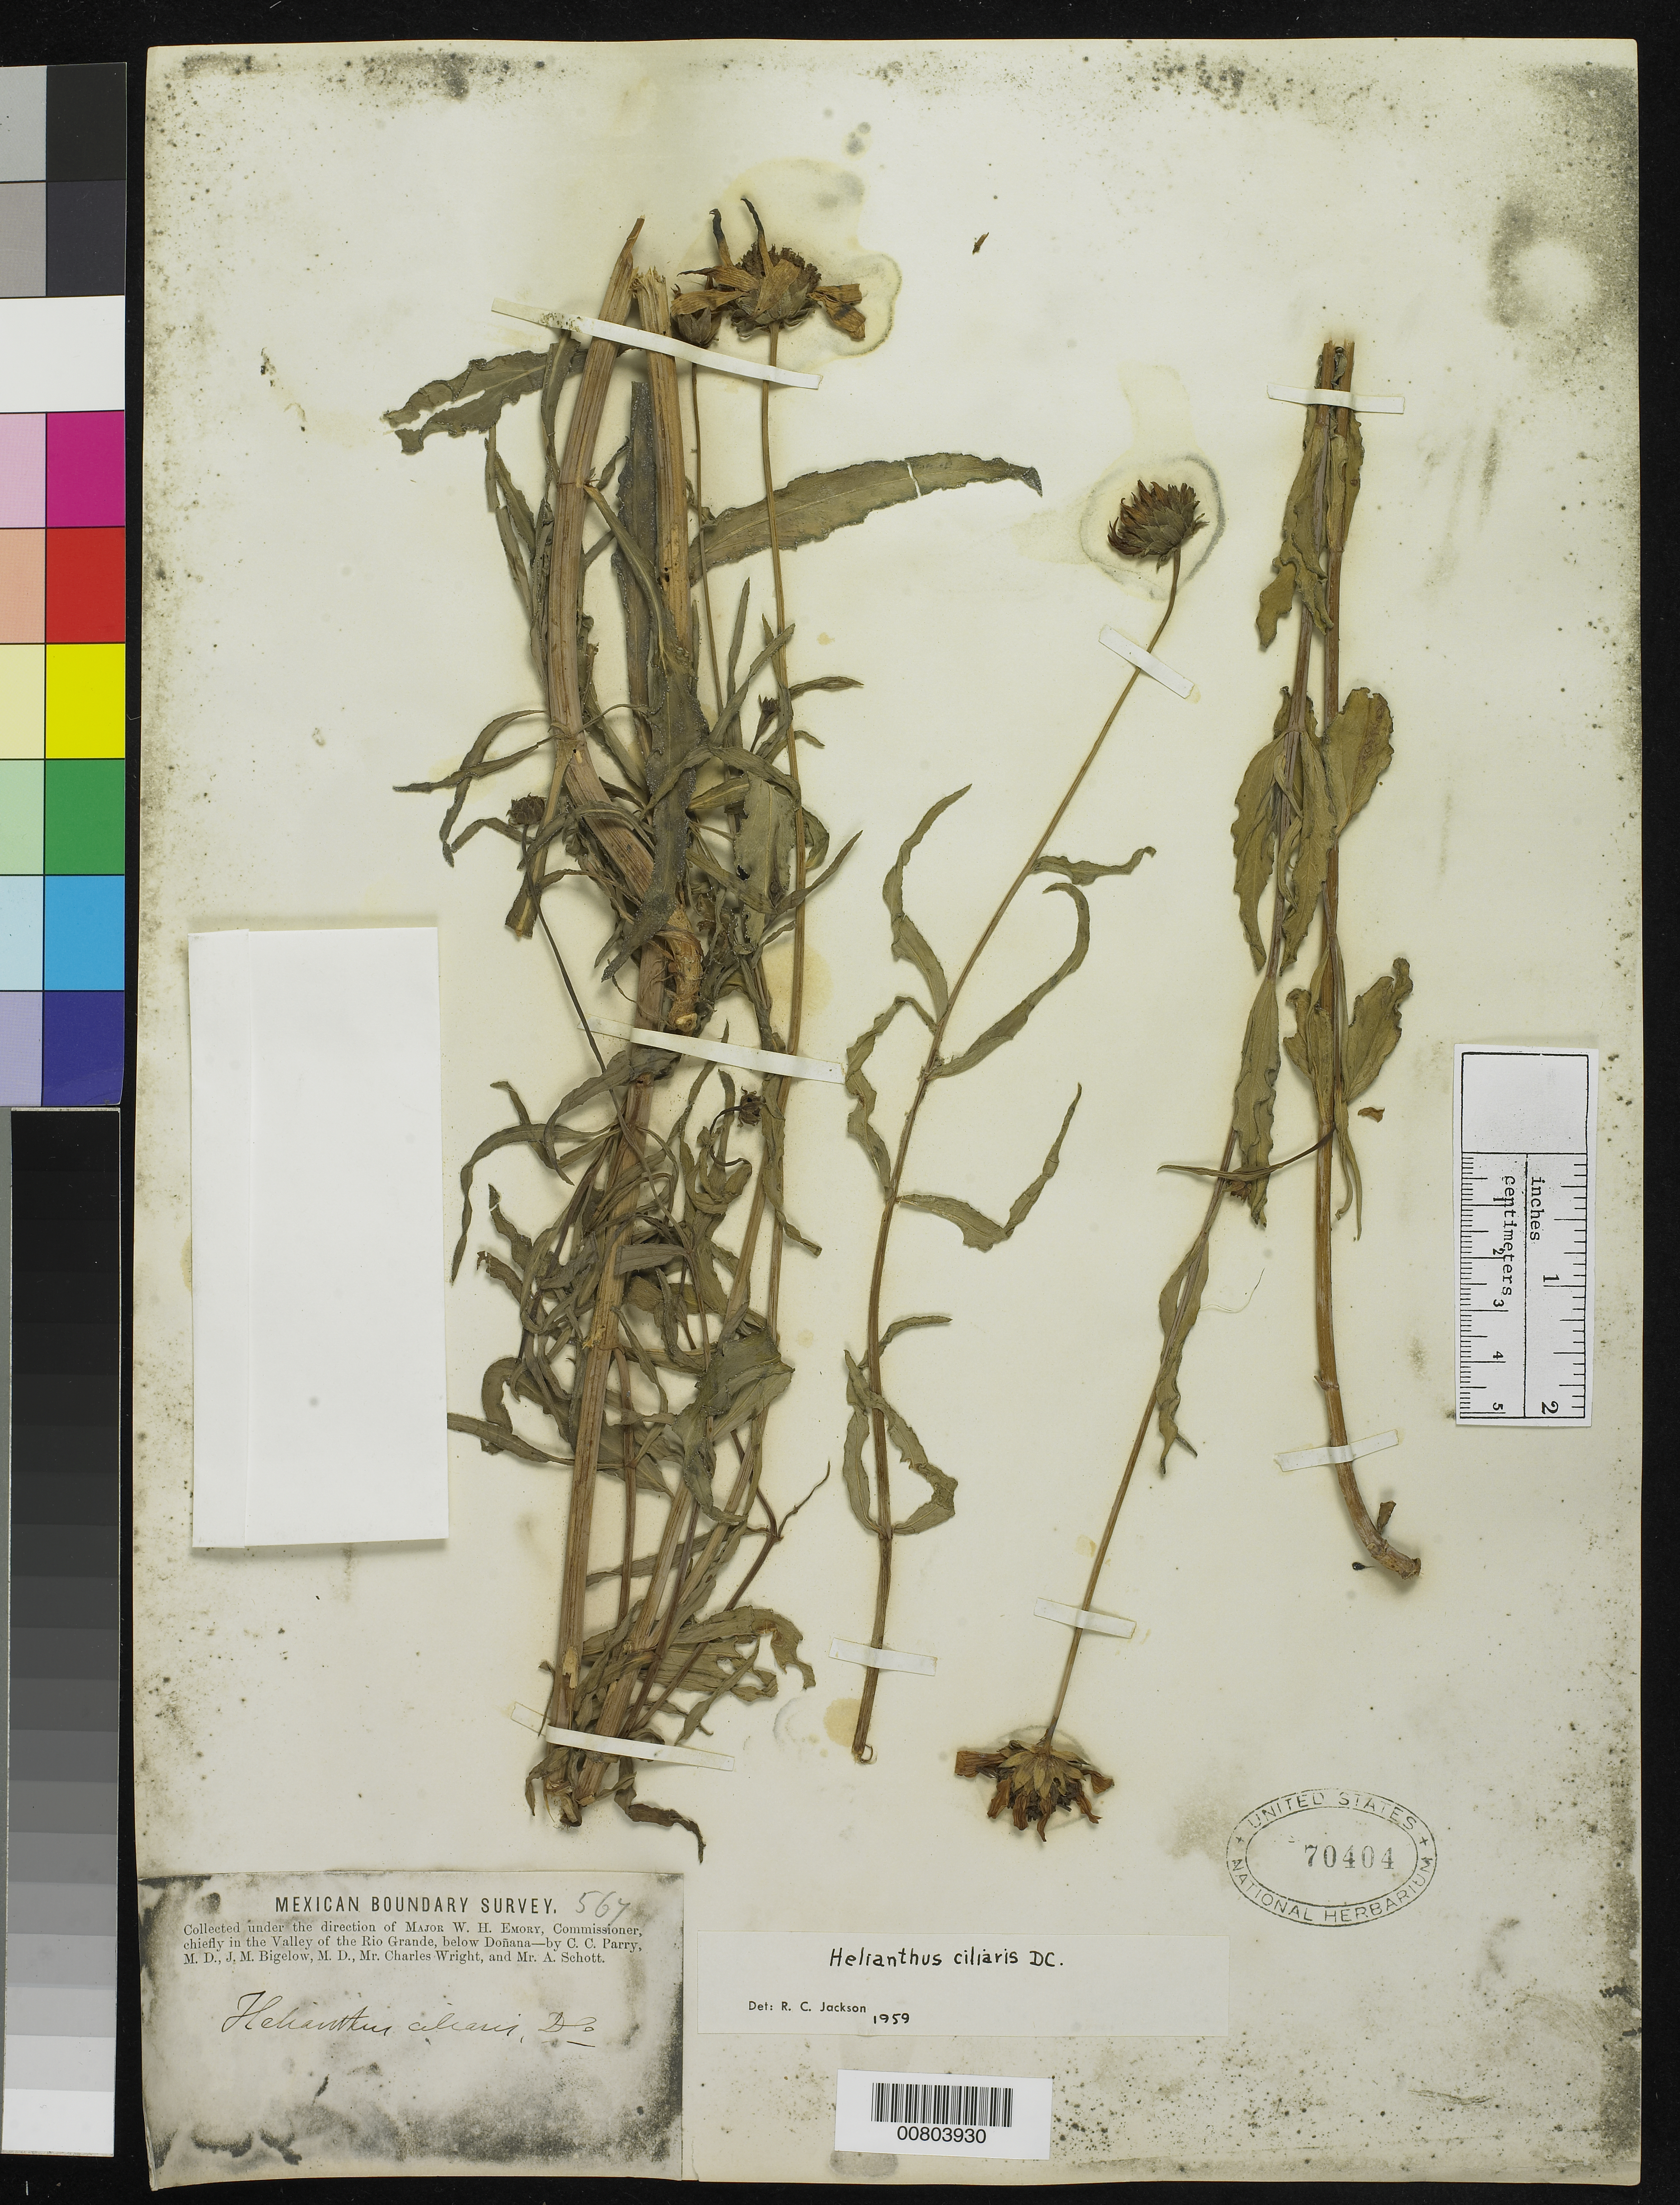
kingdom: Plantae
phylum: Tracheophyta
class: Magnoliopsida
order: Asterales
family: Asteraceae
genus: Helianthus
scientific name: Helianthus ciliaris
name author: DC.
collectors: C. C. Parry, J. M. Bigelow, C. Wright & A. C. V. Schott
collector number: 567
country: United States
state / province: New Mexico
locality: Valley of the Rio Grande, below Doñana, New Mexico.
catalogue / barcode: US 70404